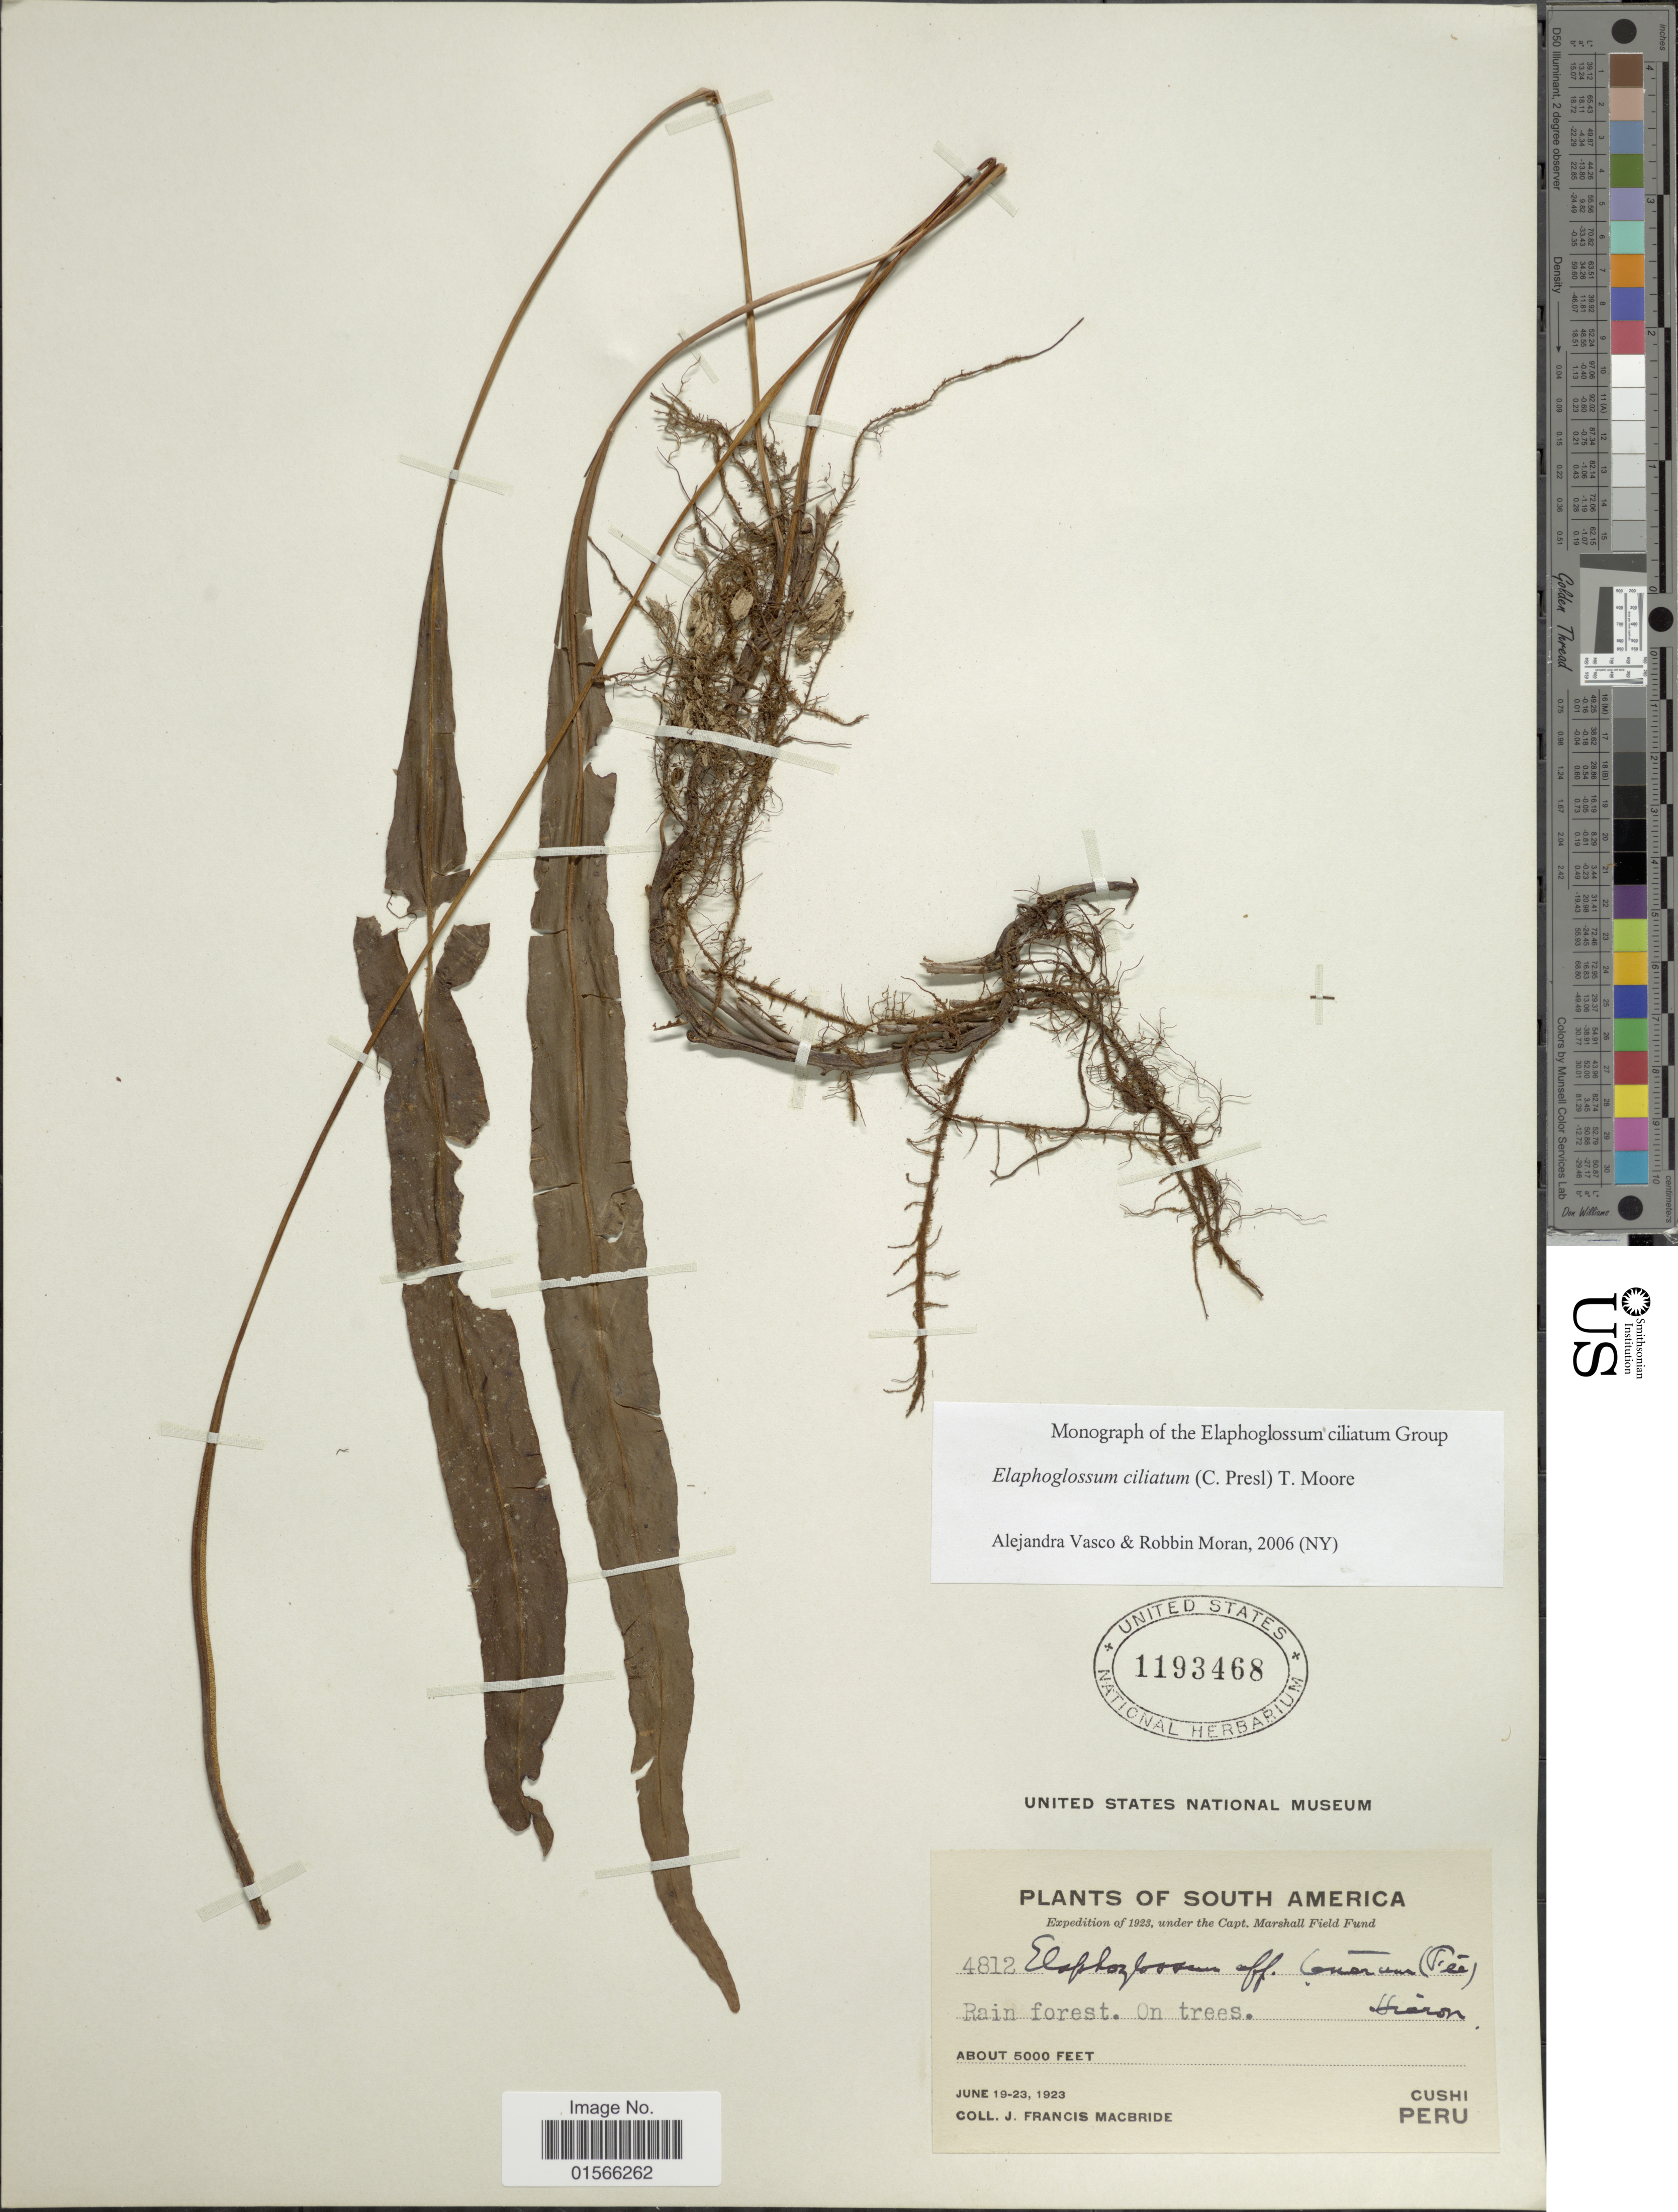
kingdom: Plantae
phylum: Tracheophyta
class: Polypodiopsida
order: Polypodiales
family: Dryopteridaceae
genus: Elaphoglossum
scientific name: Elaphoglossum ciliatum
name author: (C. Presl) T. Moore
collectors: J. F. Macbride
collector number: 4812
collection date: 1923-06-19/1923-06-23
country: Peru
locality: Rain forest. On tres. Cushi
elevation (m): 1524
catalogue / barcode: US 1193468